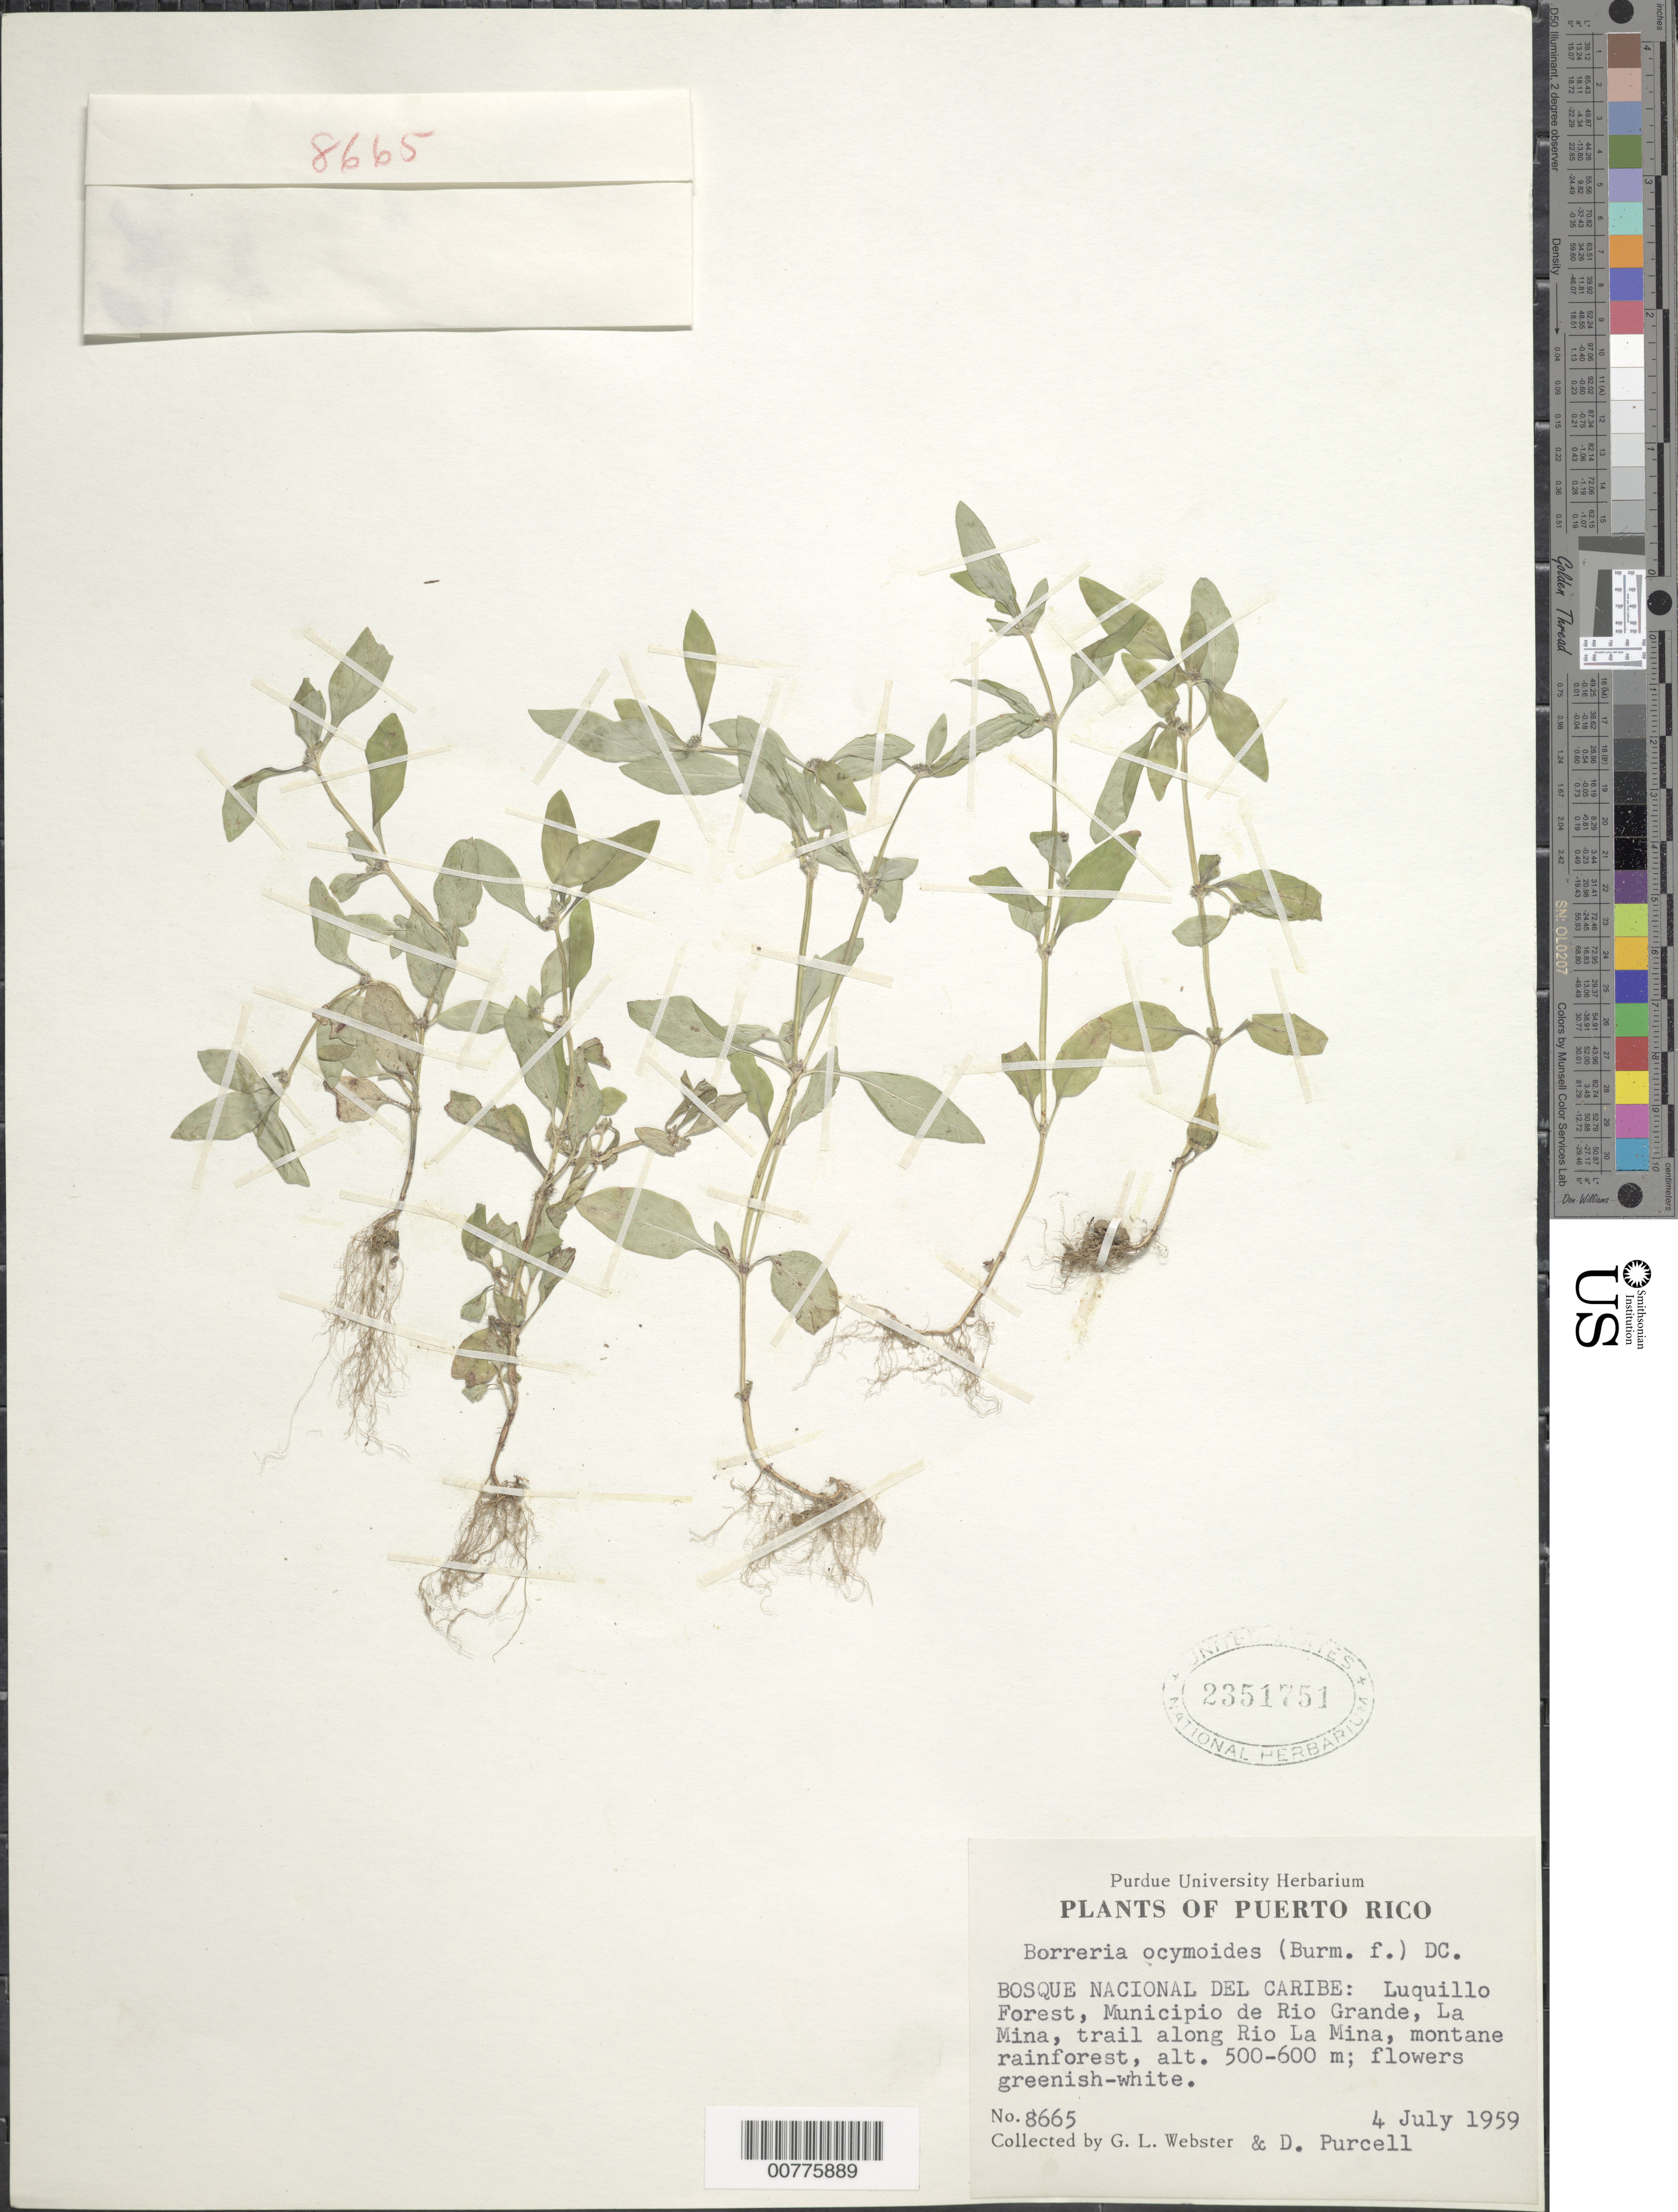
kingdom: Plantae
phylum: Tracheophyta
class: Magnoliopsida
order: Gentianales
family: Rubiaceae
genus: Spermacoce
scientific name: Spermacoce sp.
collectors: G. L. Webster & D. Purcell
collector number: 8665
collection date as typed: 04 Jul 1959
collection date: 1959-07-04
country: Puerto Rico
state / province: Río Grande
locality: Bosque Nacional del Caribe: Luquillo Forest, Municipio de Río Grande, La Mina, trail along Río La Mina, montane rainforest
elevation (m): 500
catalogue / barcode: US 2351751